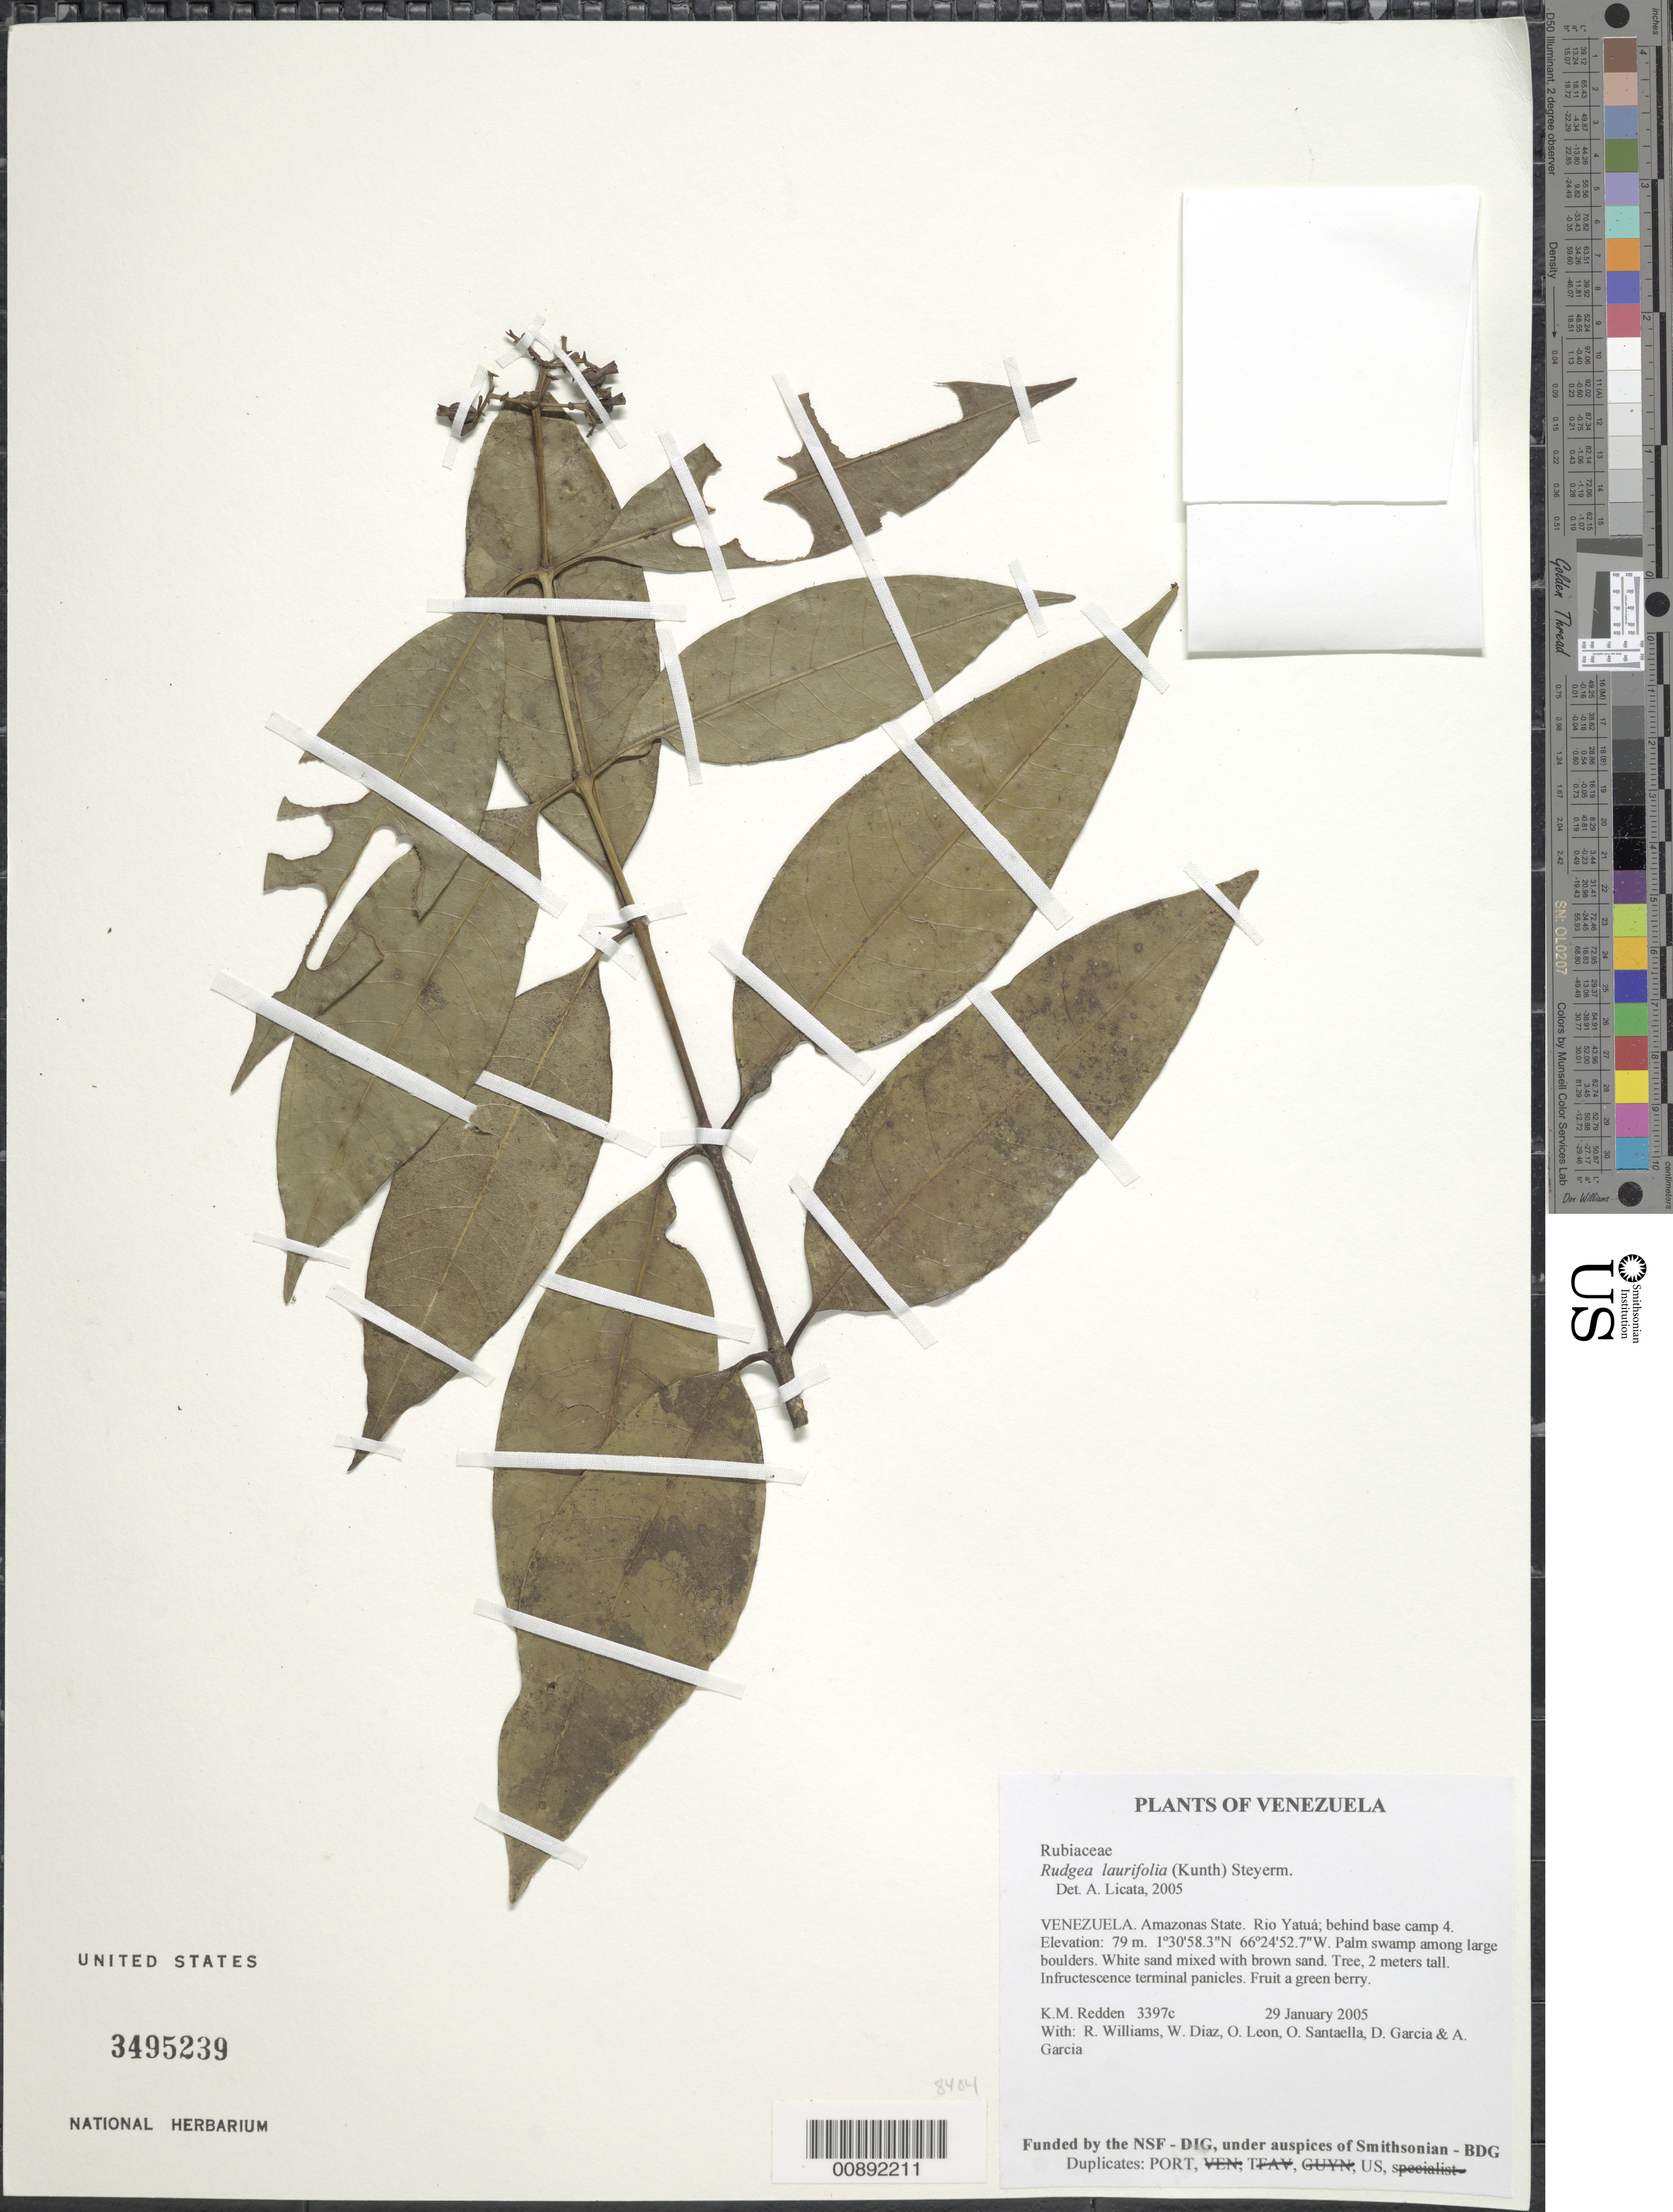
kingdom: Plantae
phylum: Tracheophyta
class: Magnoliopsida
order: Gentianales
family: Rubiaceae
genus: Rudgea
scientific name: Rudgea laurifolia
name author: (Kunth) Steyerm.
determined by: Licata, A., (PORT), Univ. Nac. Exp. de los Llanos Ezequiel Zamora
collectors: K. M. Redden, R. Williams, W. Díaz P., O. León, O. Santaella, D. Garcia & A. Garcia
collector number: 3397 c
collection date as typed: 29 January 2005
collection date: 2005-01-29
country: Venezuela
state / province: Amazonas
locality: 08 - Rio Yatuá; behind base camp 4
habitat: Palm swamp among large boulders. White sand mixed with brown sand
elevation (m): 79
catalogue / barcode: US 3495239